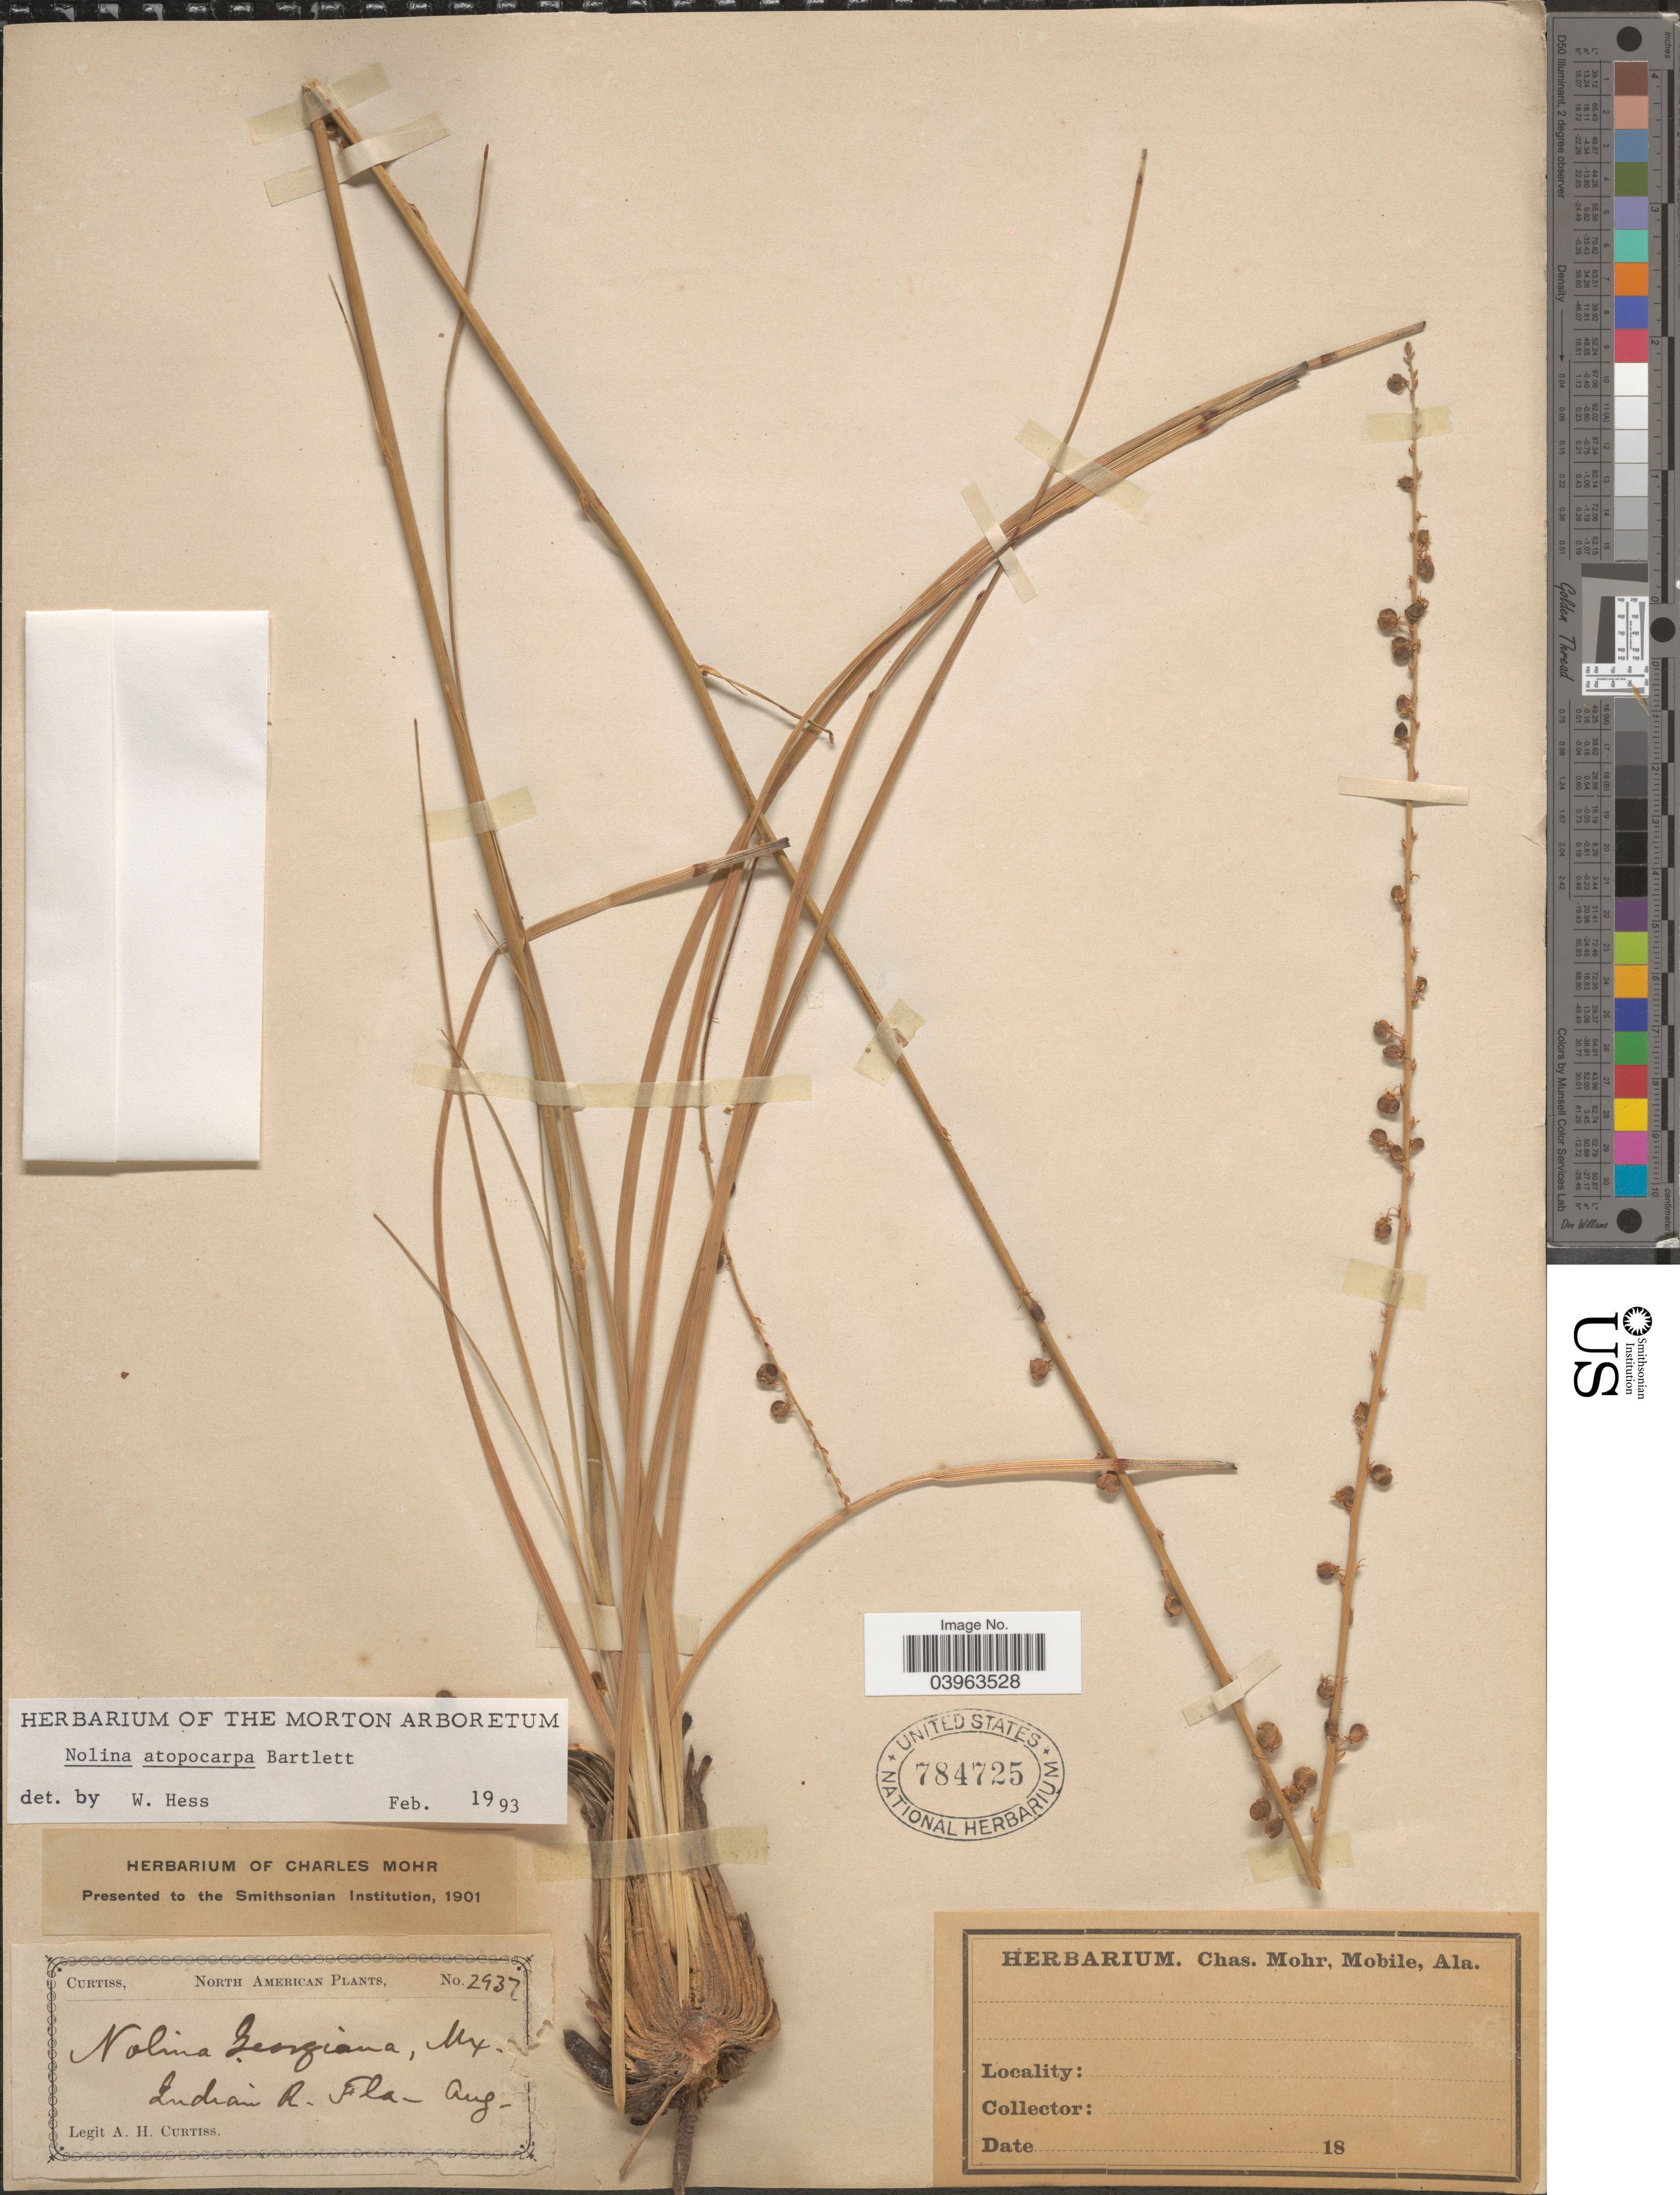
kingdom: Plantae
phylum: Tracheophyta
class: Liliopsida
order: Asparagales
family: Asparagaceae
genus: Nolina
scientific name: Nolina atopocarpa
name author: Bartlett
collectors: A. H. Curtiss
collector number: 2937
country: United States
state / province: Florida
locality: Indian R.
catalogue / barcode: US 784725